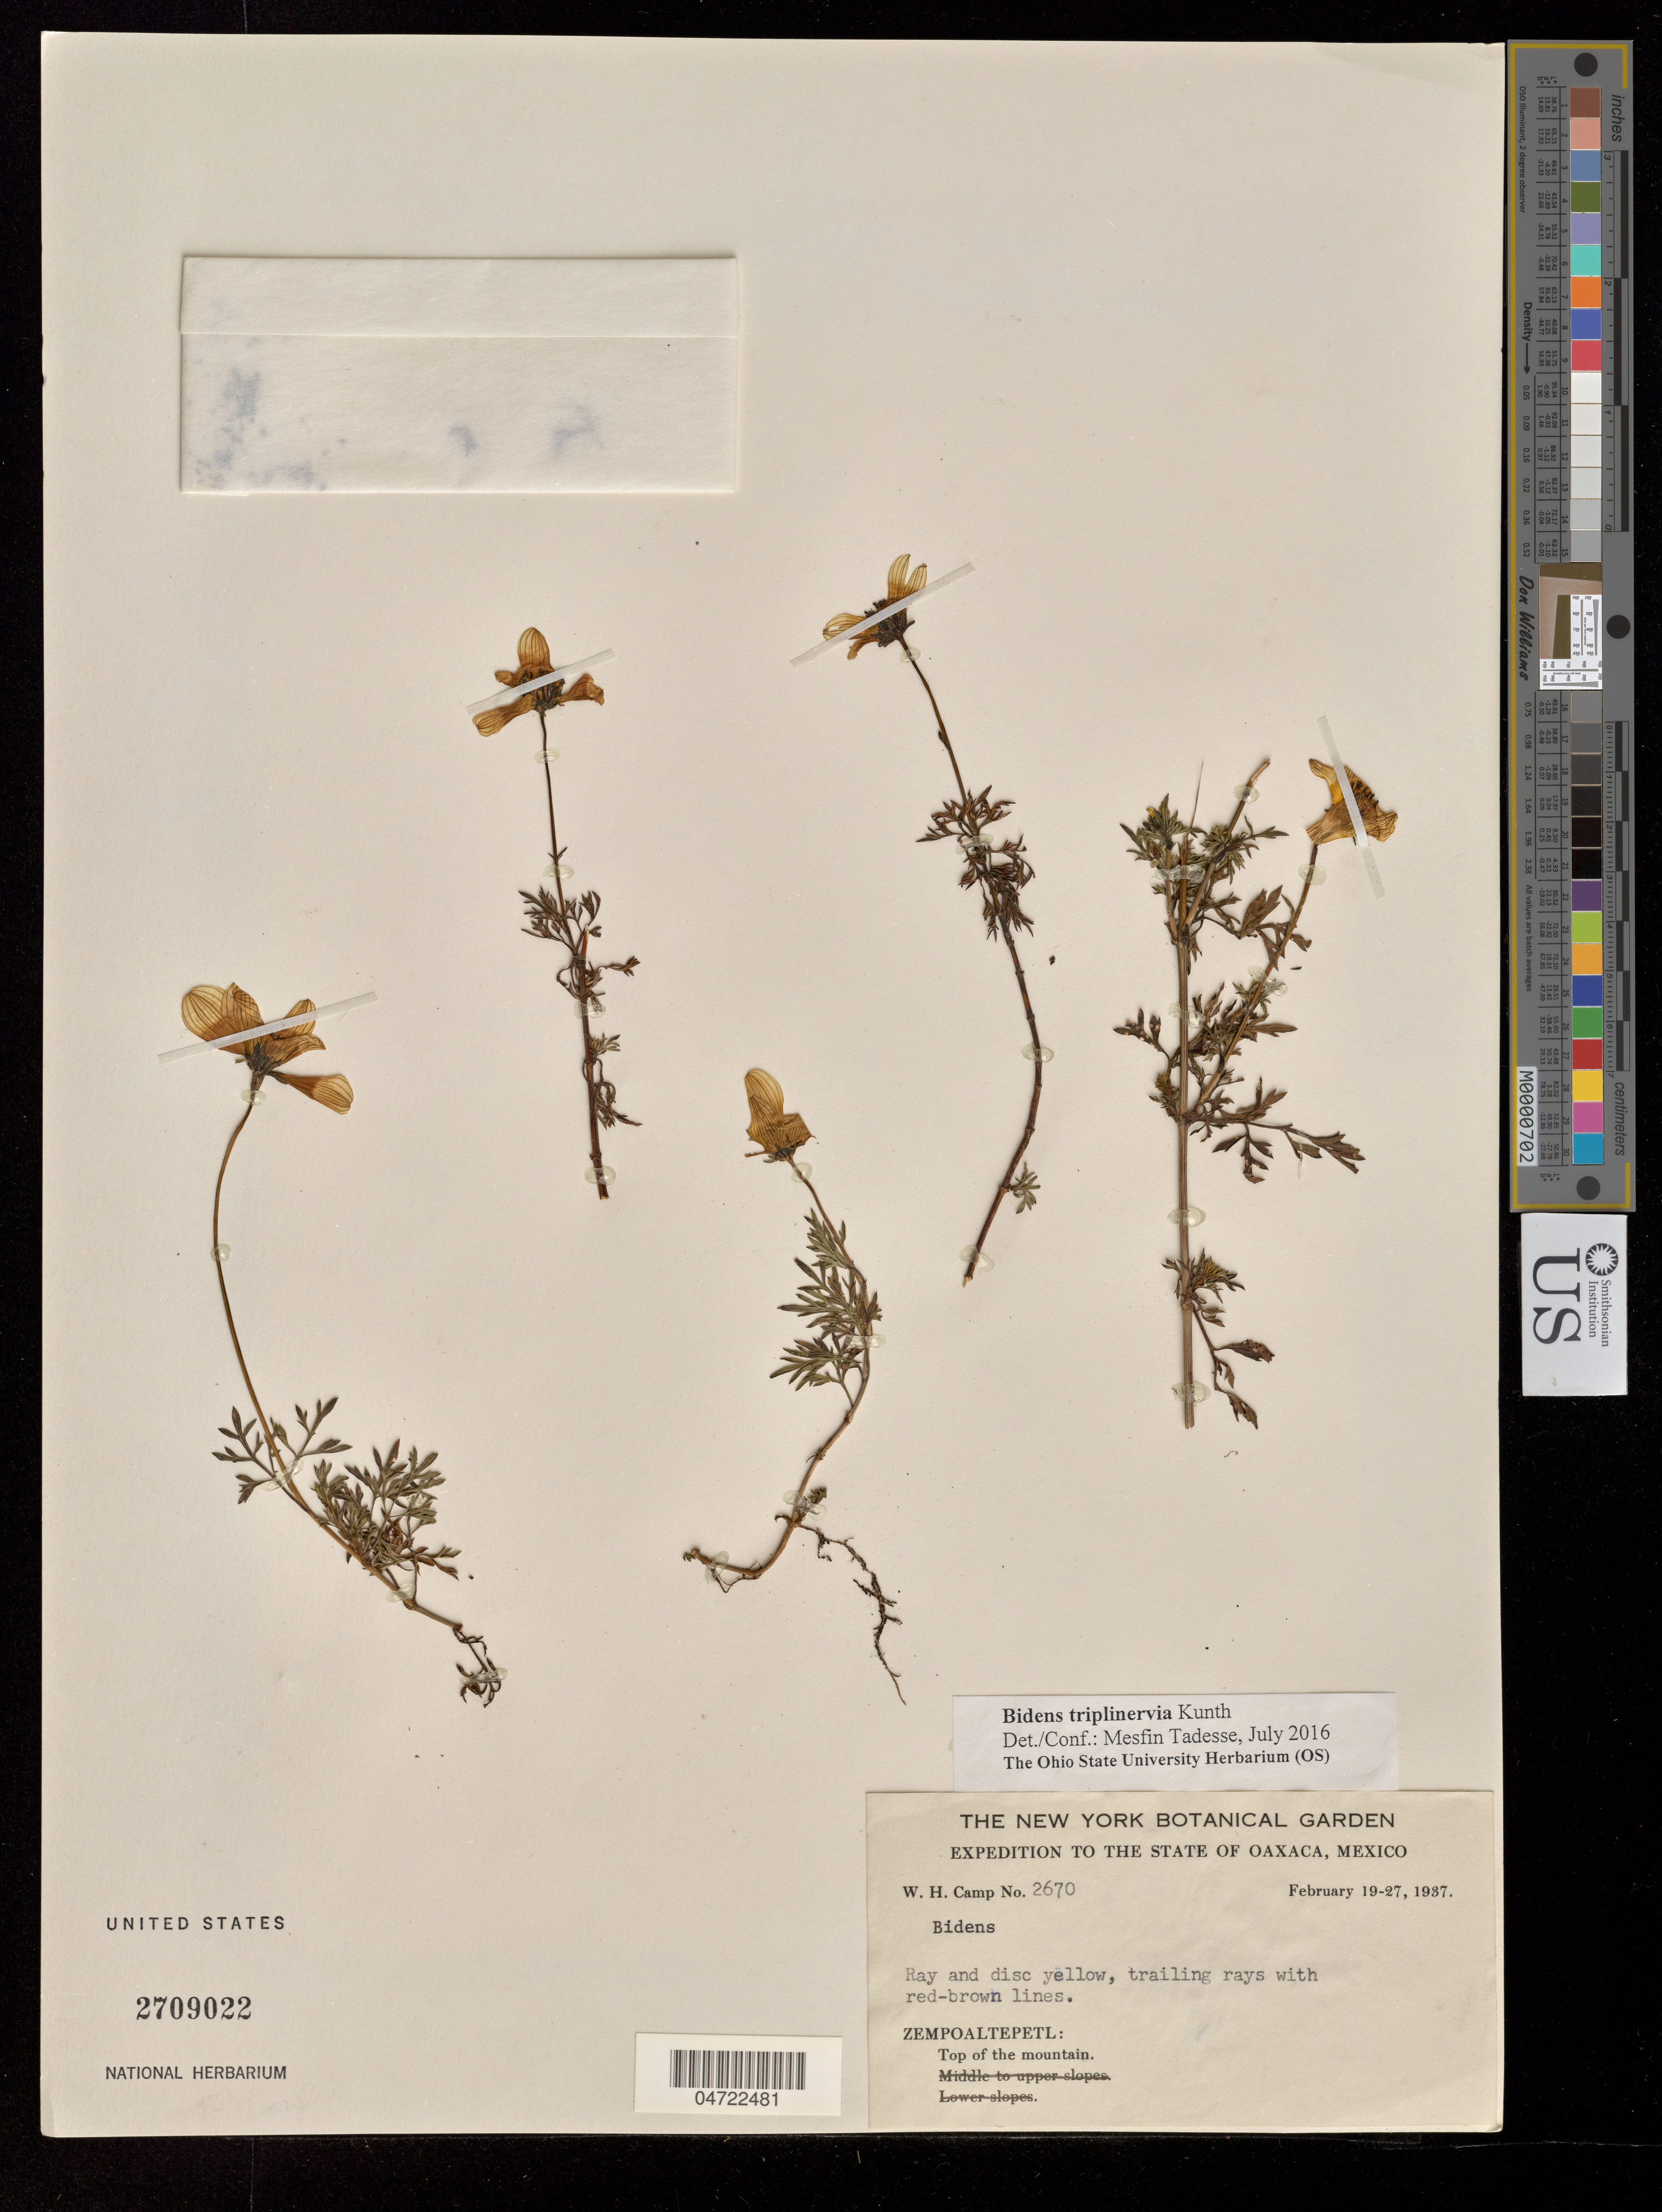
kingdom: Plantae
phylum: Tracheophyta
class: Magnoliopsida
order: Asterales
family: Asteraceae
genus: Bidens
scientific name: Bidens triplinervia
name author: Kunth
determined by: Tadesse, M.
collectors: W. H. Camp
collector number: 2670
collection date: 1937-02-19/1937-02-27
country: Mexico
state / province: Oaxaca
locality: Zempoaltepetl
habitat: Top of mountain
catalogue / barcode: US 2709022